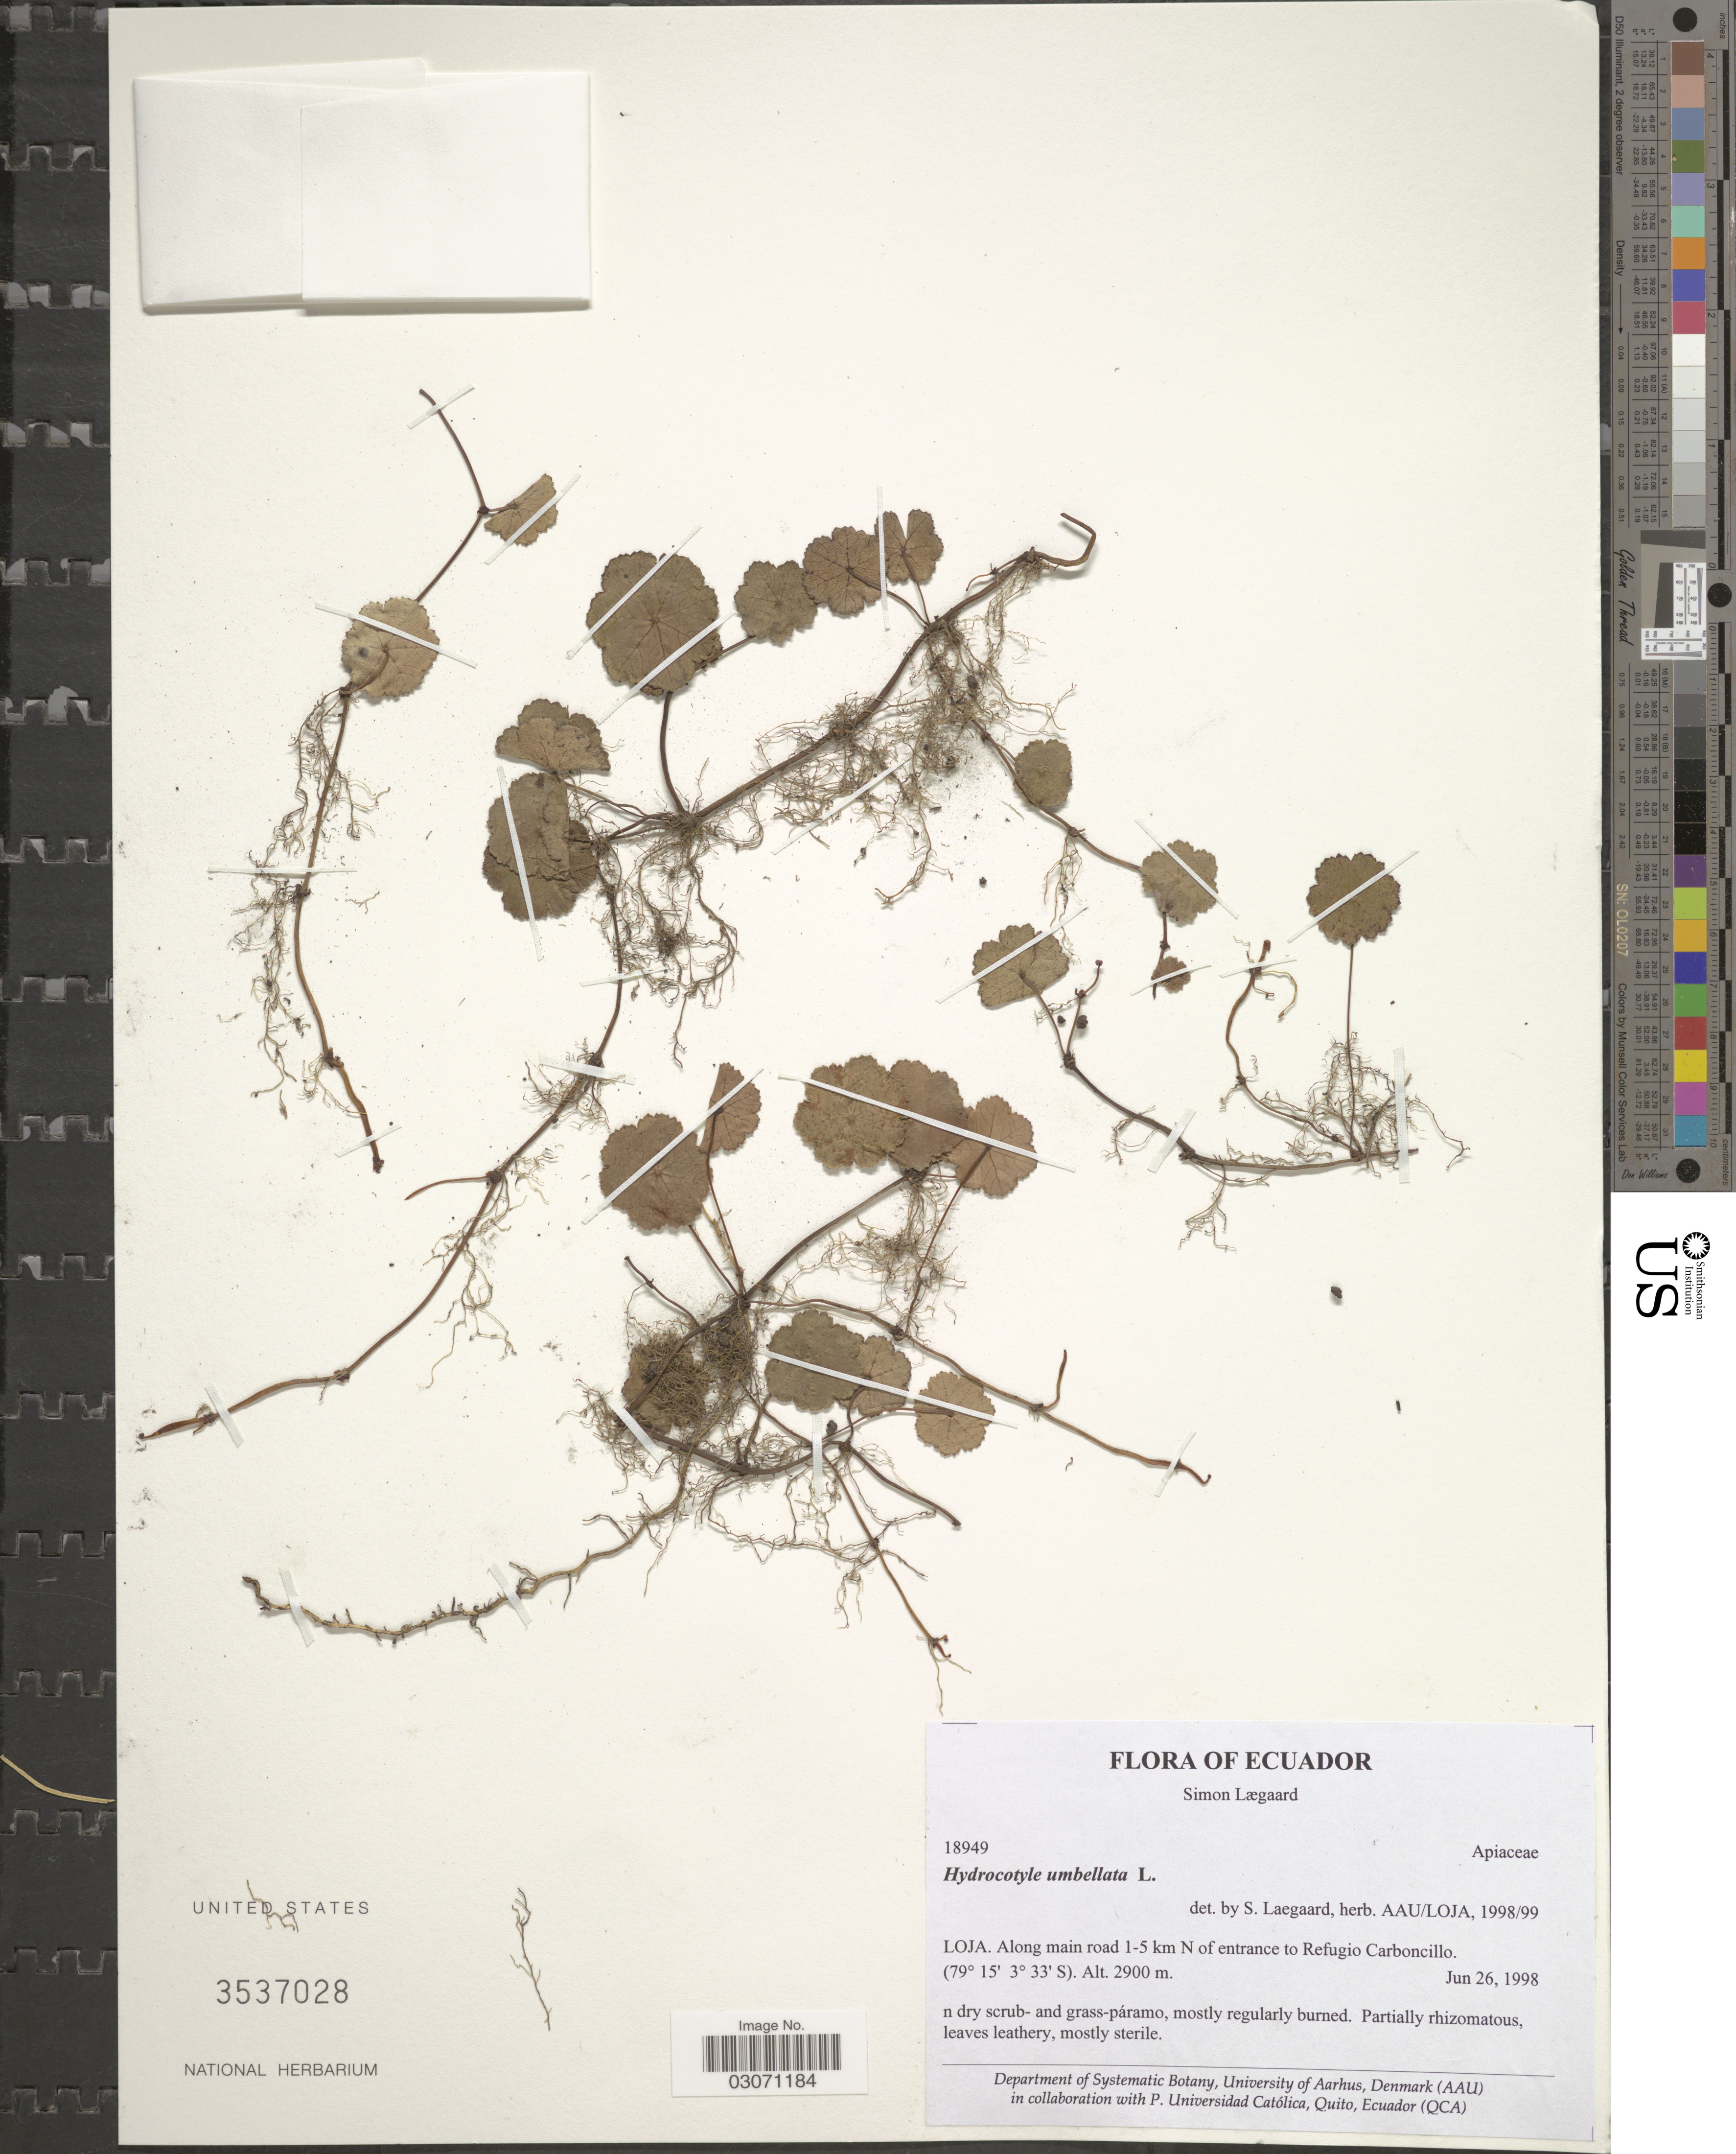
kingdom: Plantae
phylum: Tracheophyta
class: Magnoliopsida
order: Apiales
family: Araliaceae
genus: Hydrocotyle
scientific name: Hydrocotyle sp.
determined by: Mendoza, M.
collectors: S. Lægaard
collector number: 18949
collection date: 1998-06-26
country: Ecuador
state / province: Loja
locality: Along main road 1-5 km N of entrance to Refugio Carboncillo.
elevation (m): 2900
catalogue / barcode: US 3537028